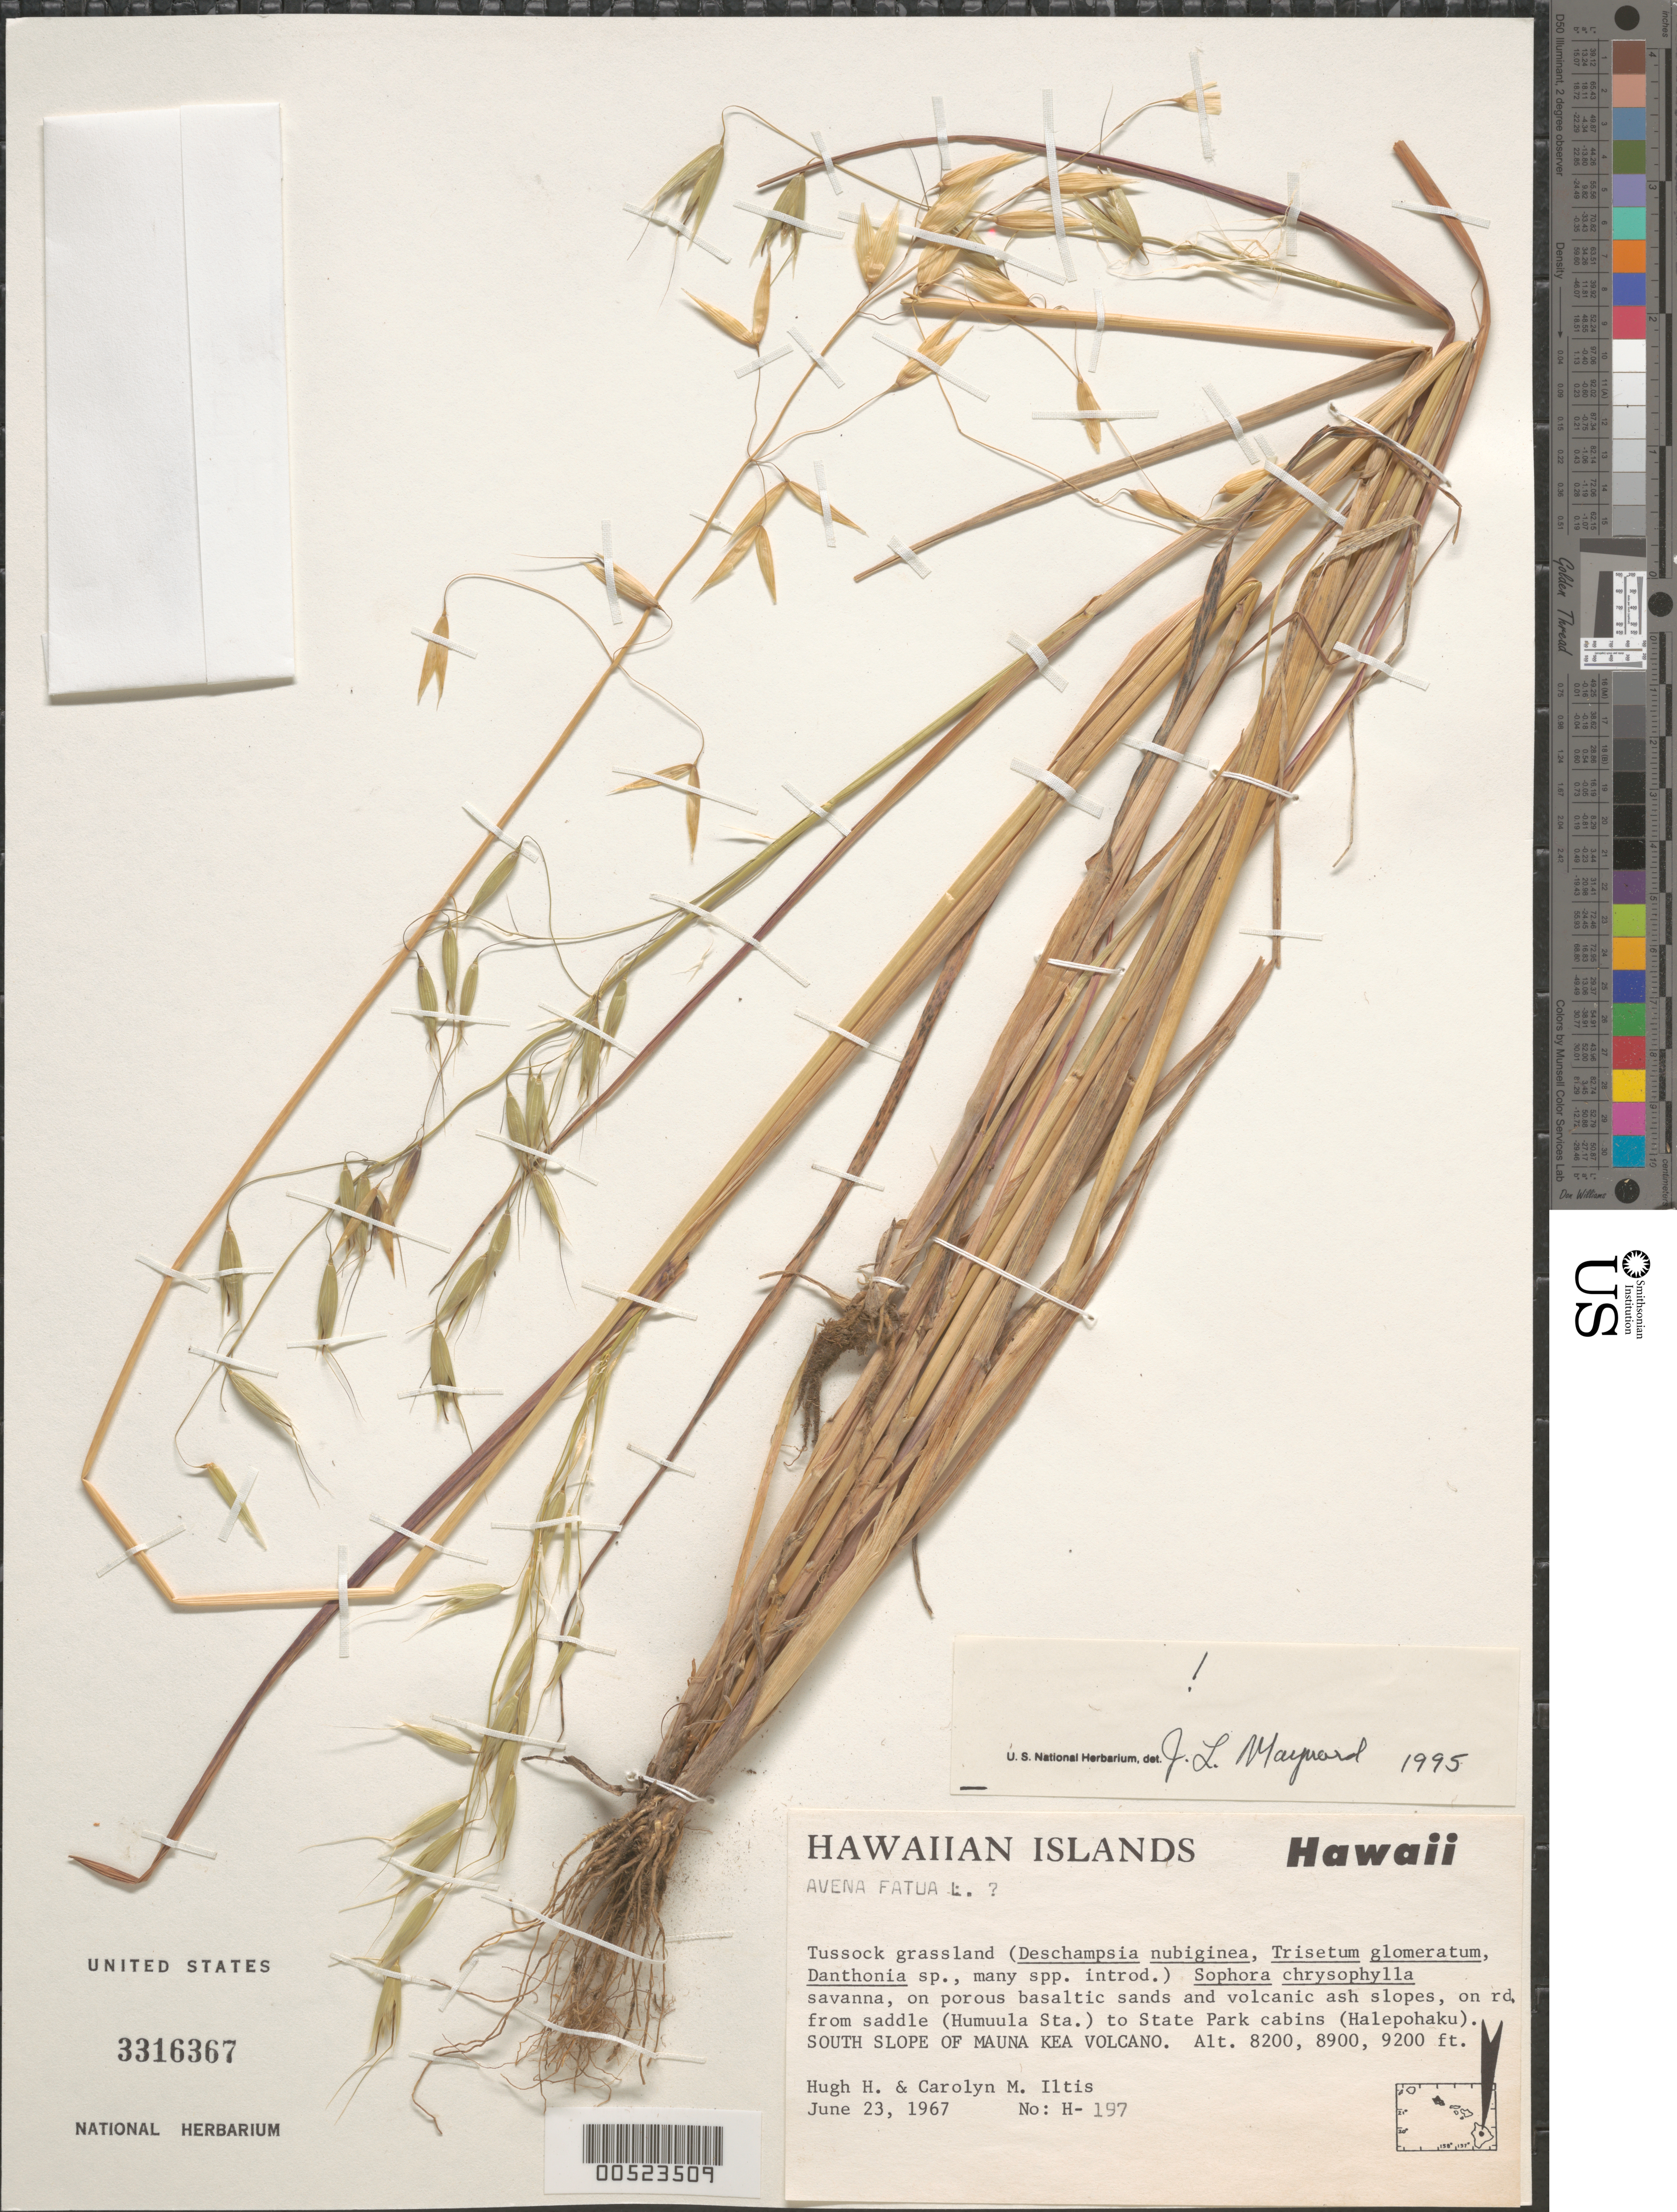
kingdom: Plantae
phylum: Tracheophyta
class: Liliopsida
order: Poales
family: Poaceae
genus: Avena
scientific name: Avena fatua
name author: L.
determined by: Maynard, J. L.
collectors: H. H. Iltis & C. M Iltis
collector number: H-197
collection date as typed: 23 Jun 1967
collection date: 1967-06-23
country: United States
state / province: Hawaii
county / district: Hawaii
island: Hawaii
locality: On rd from saddle (Humuula Sta.) to State Park cabins (Halepohaku), S slope of Mauna Kea Volcano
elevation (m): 2499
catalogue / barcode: US 3316367